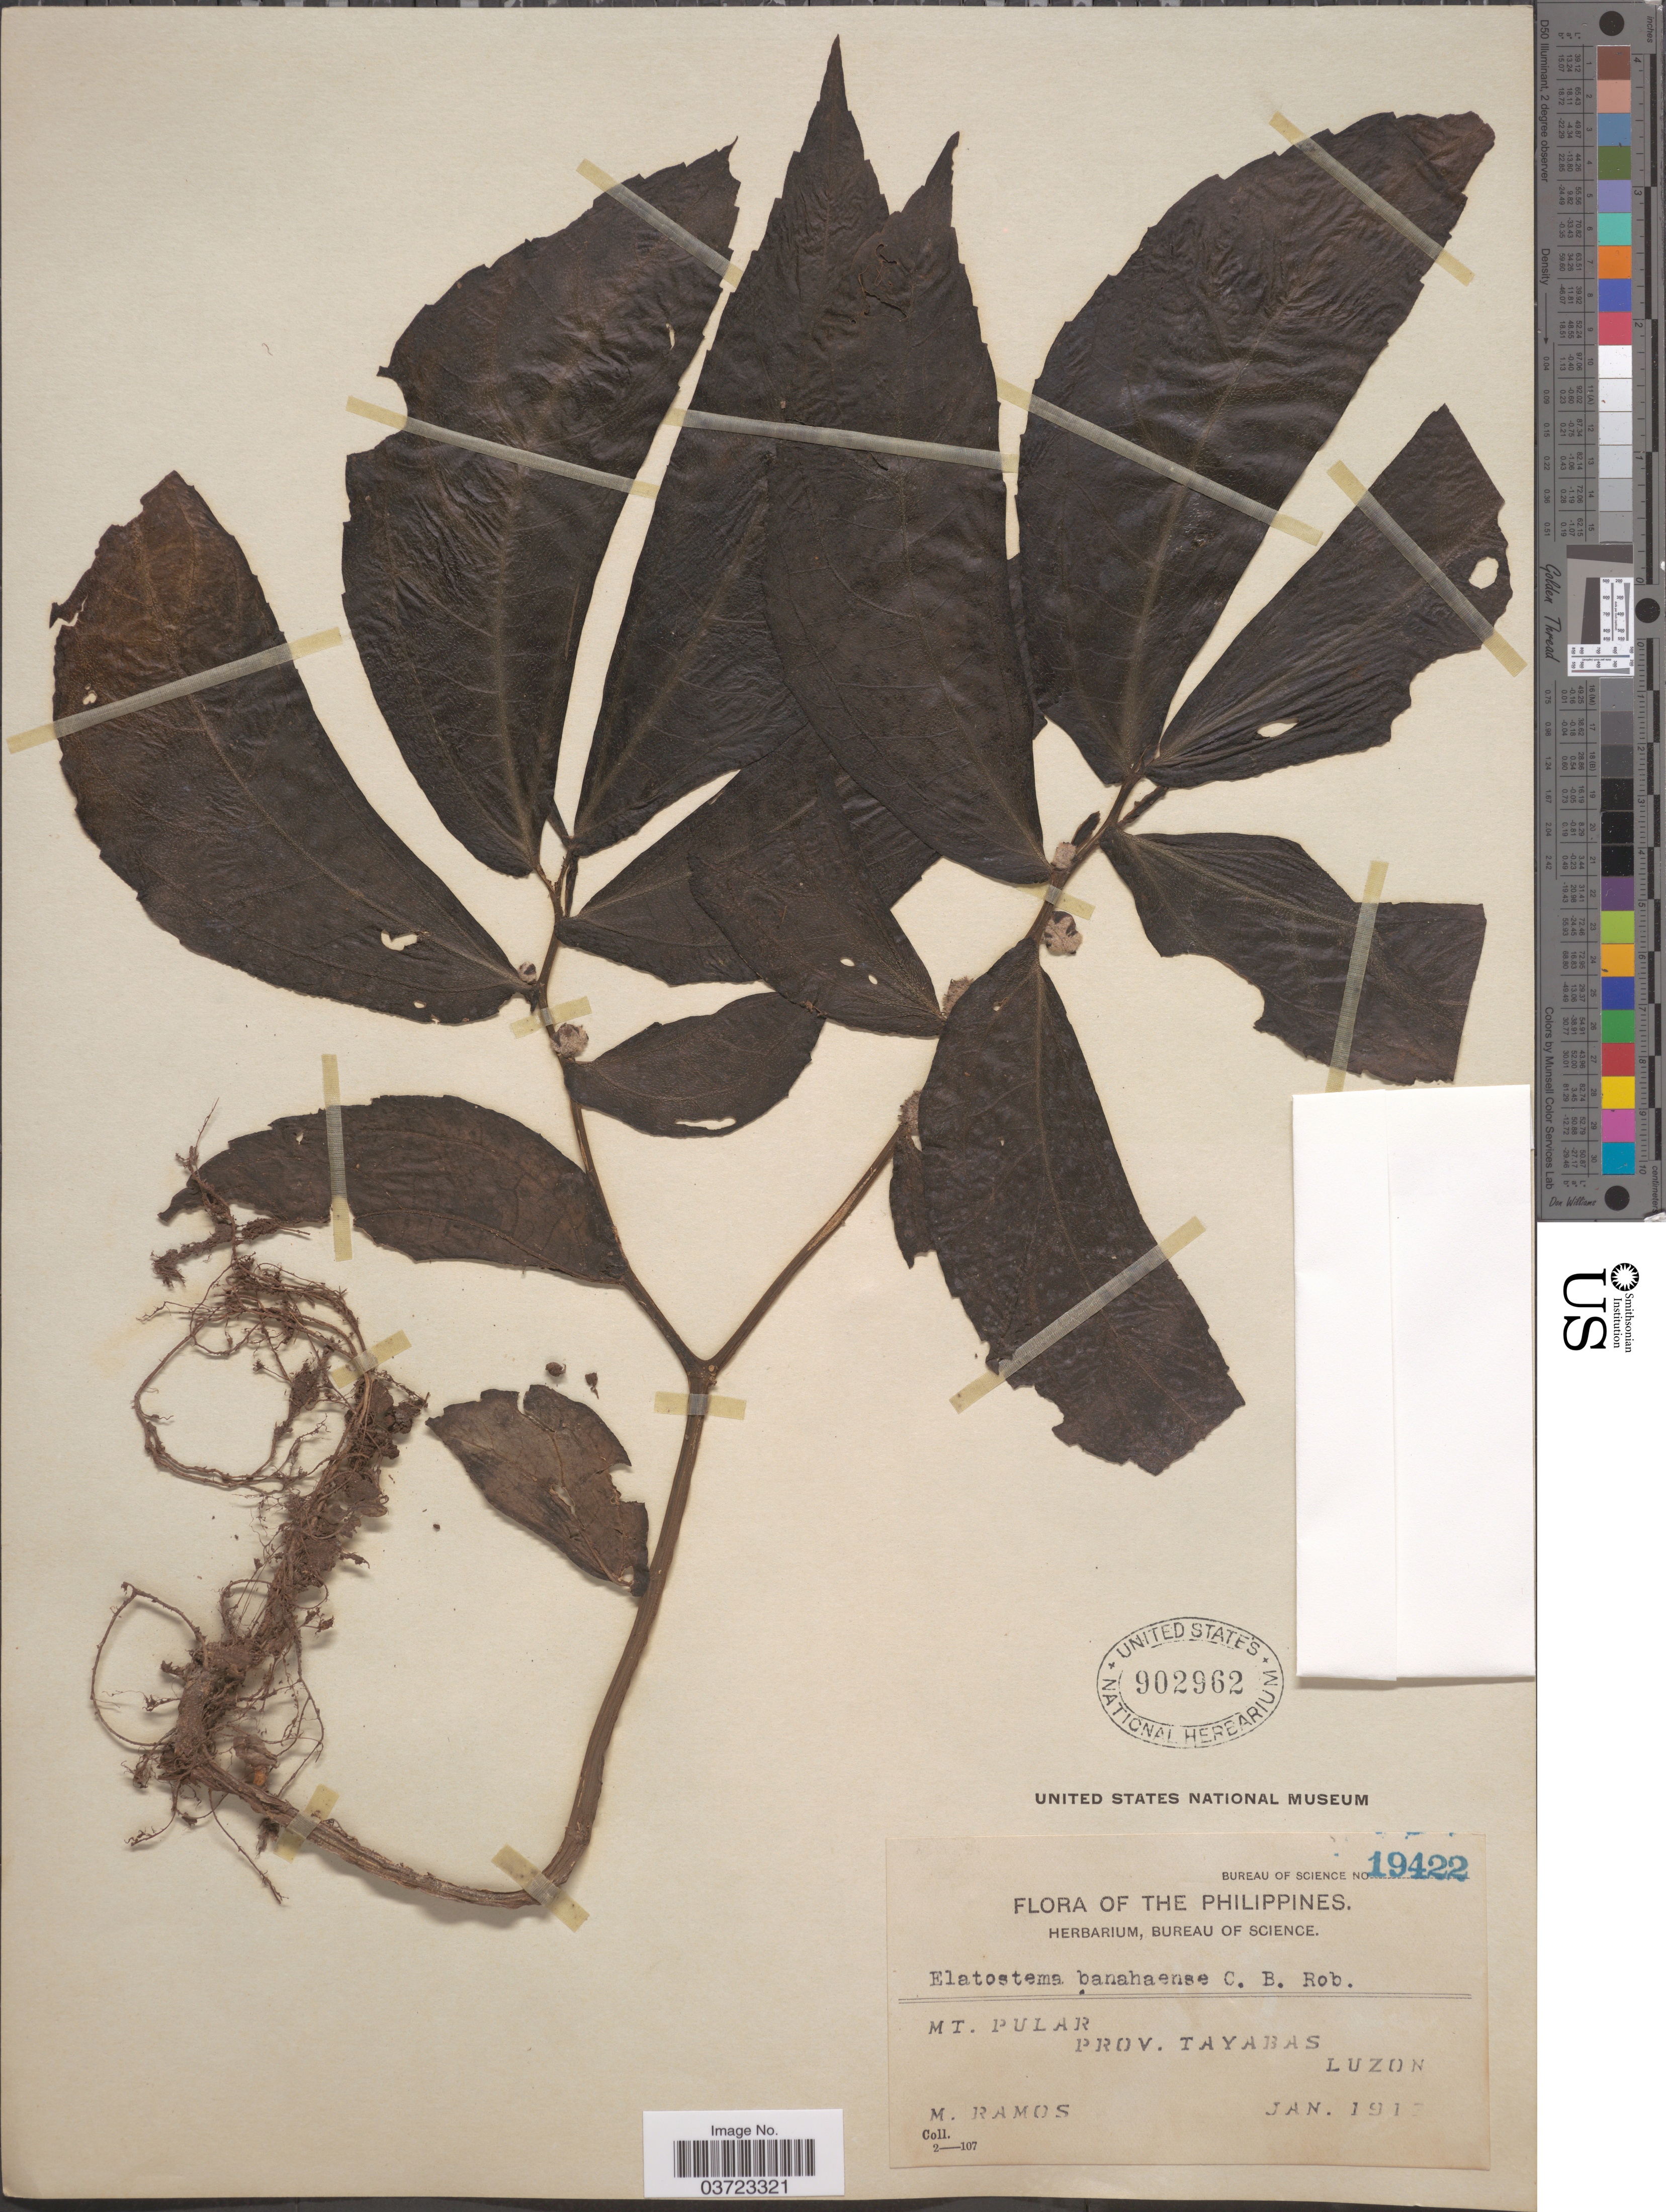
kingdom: Plantae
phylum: Tracheophyta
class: Magnoliopsida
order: Rosales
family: Urticaceae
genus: Elatostema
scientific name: Elatostema banahaense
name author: C.B. Rob.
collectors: M. Ramos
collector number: Bureau of Science 19422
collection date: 1912-01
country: Philippines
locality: Mt. Pular. Prov. Tayabas. Luzon.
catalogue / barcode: US 902962